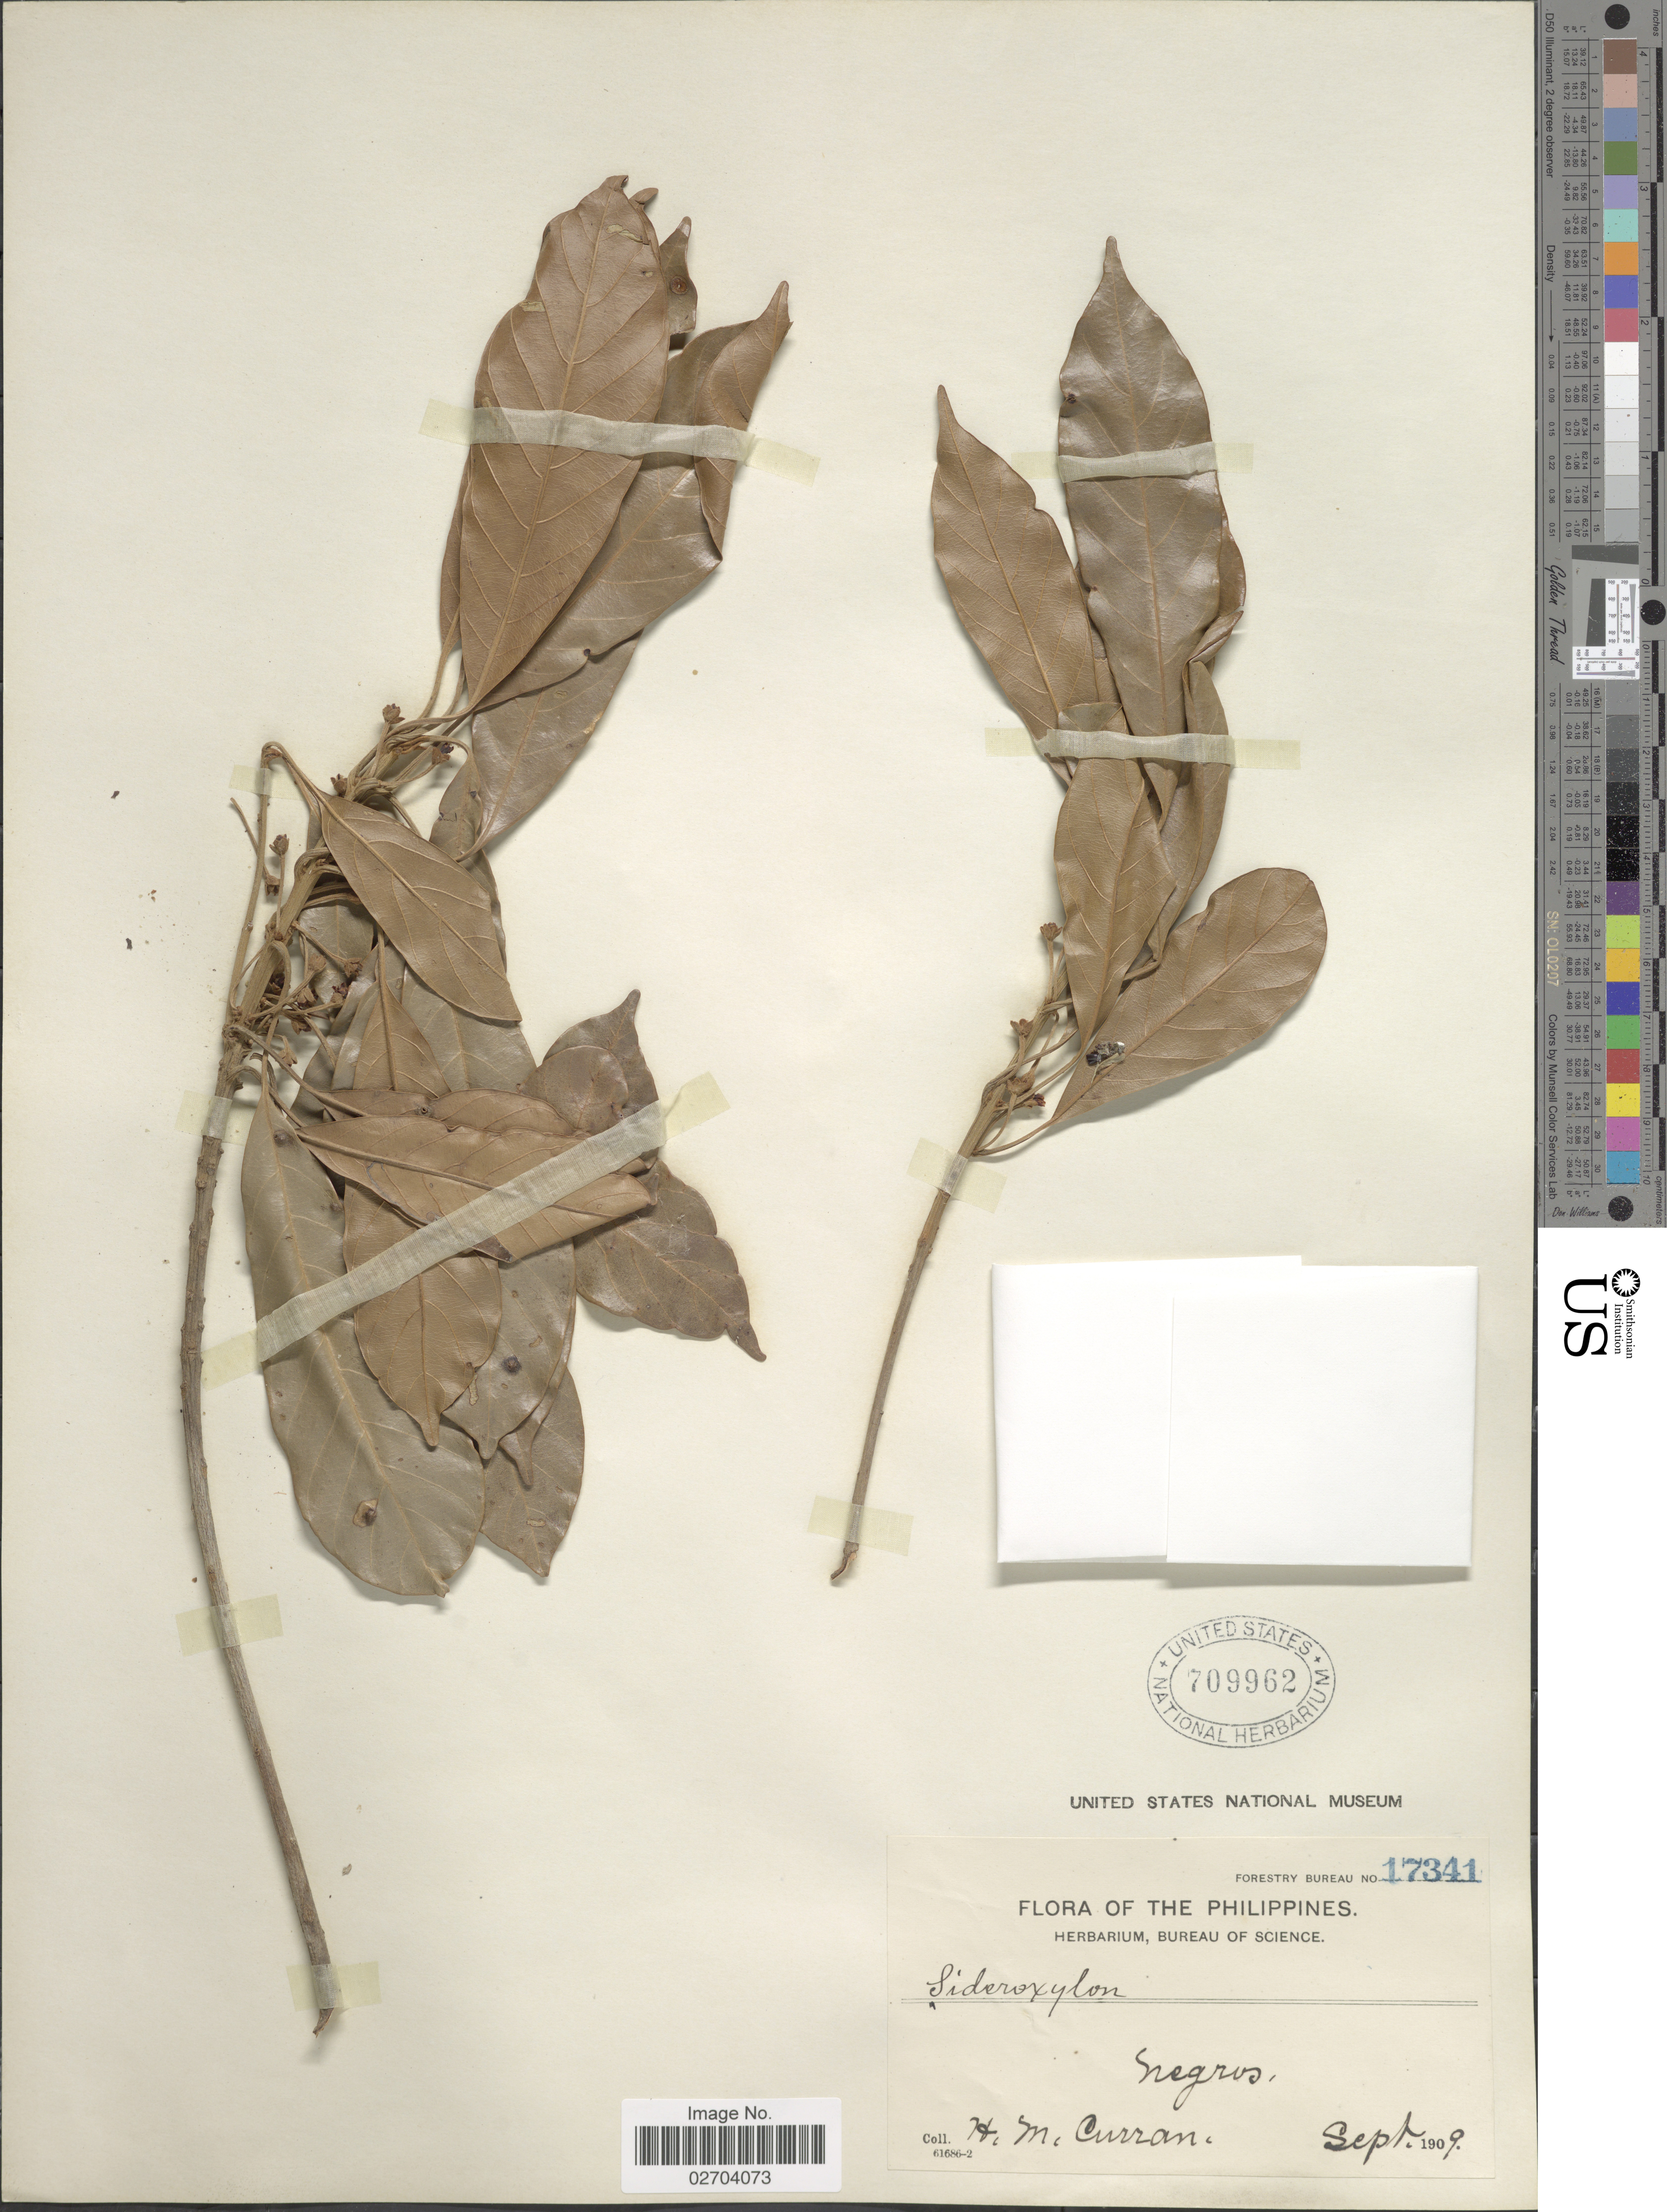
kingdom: Plantae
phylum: Tracheophyta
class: Magnoliopsida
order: Ericales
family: Sapotaceae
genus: Sideroxylon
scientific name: Sideroxylon sp.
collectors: H. M. Curran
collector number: Forestry Bureau 17341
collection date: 1909-09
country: Philippines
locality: Negros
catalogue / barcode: US 709962